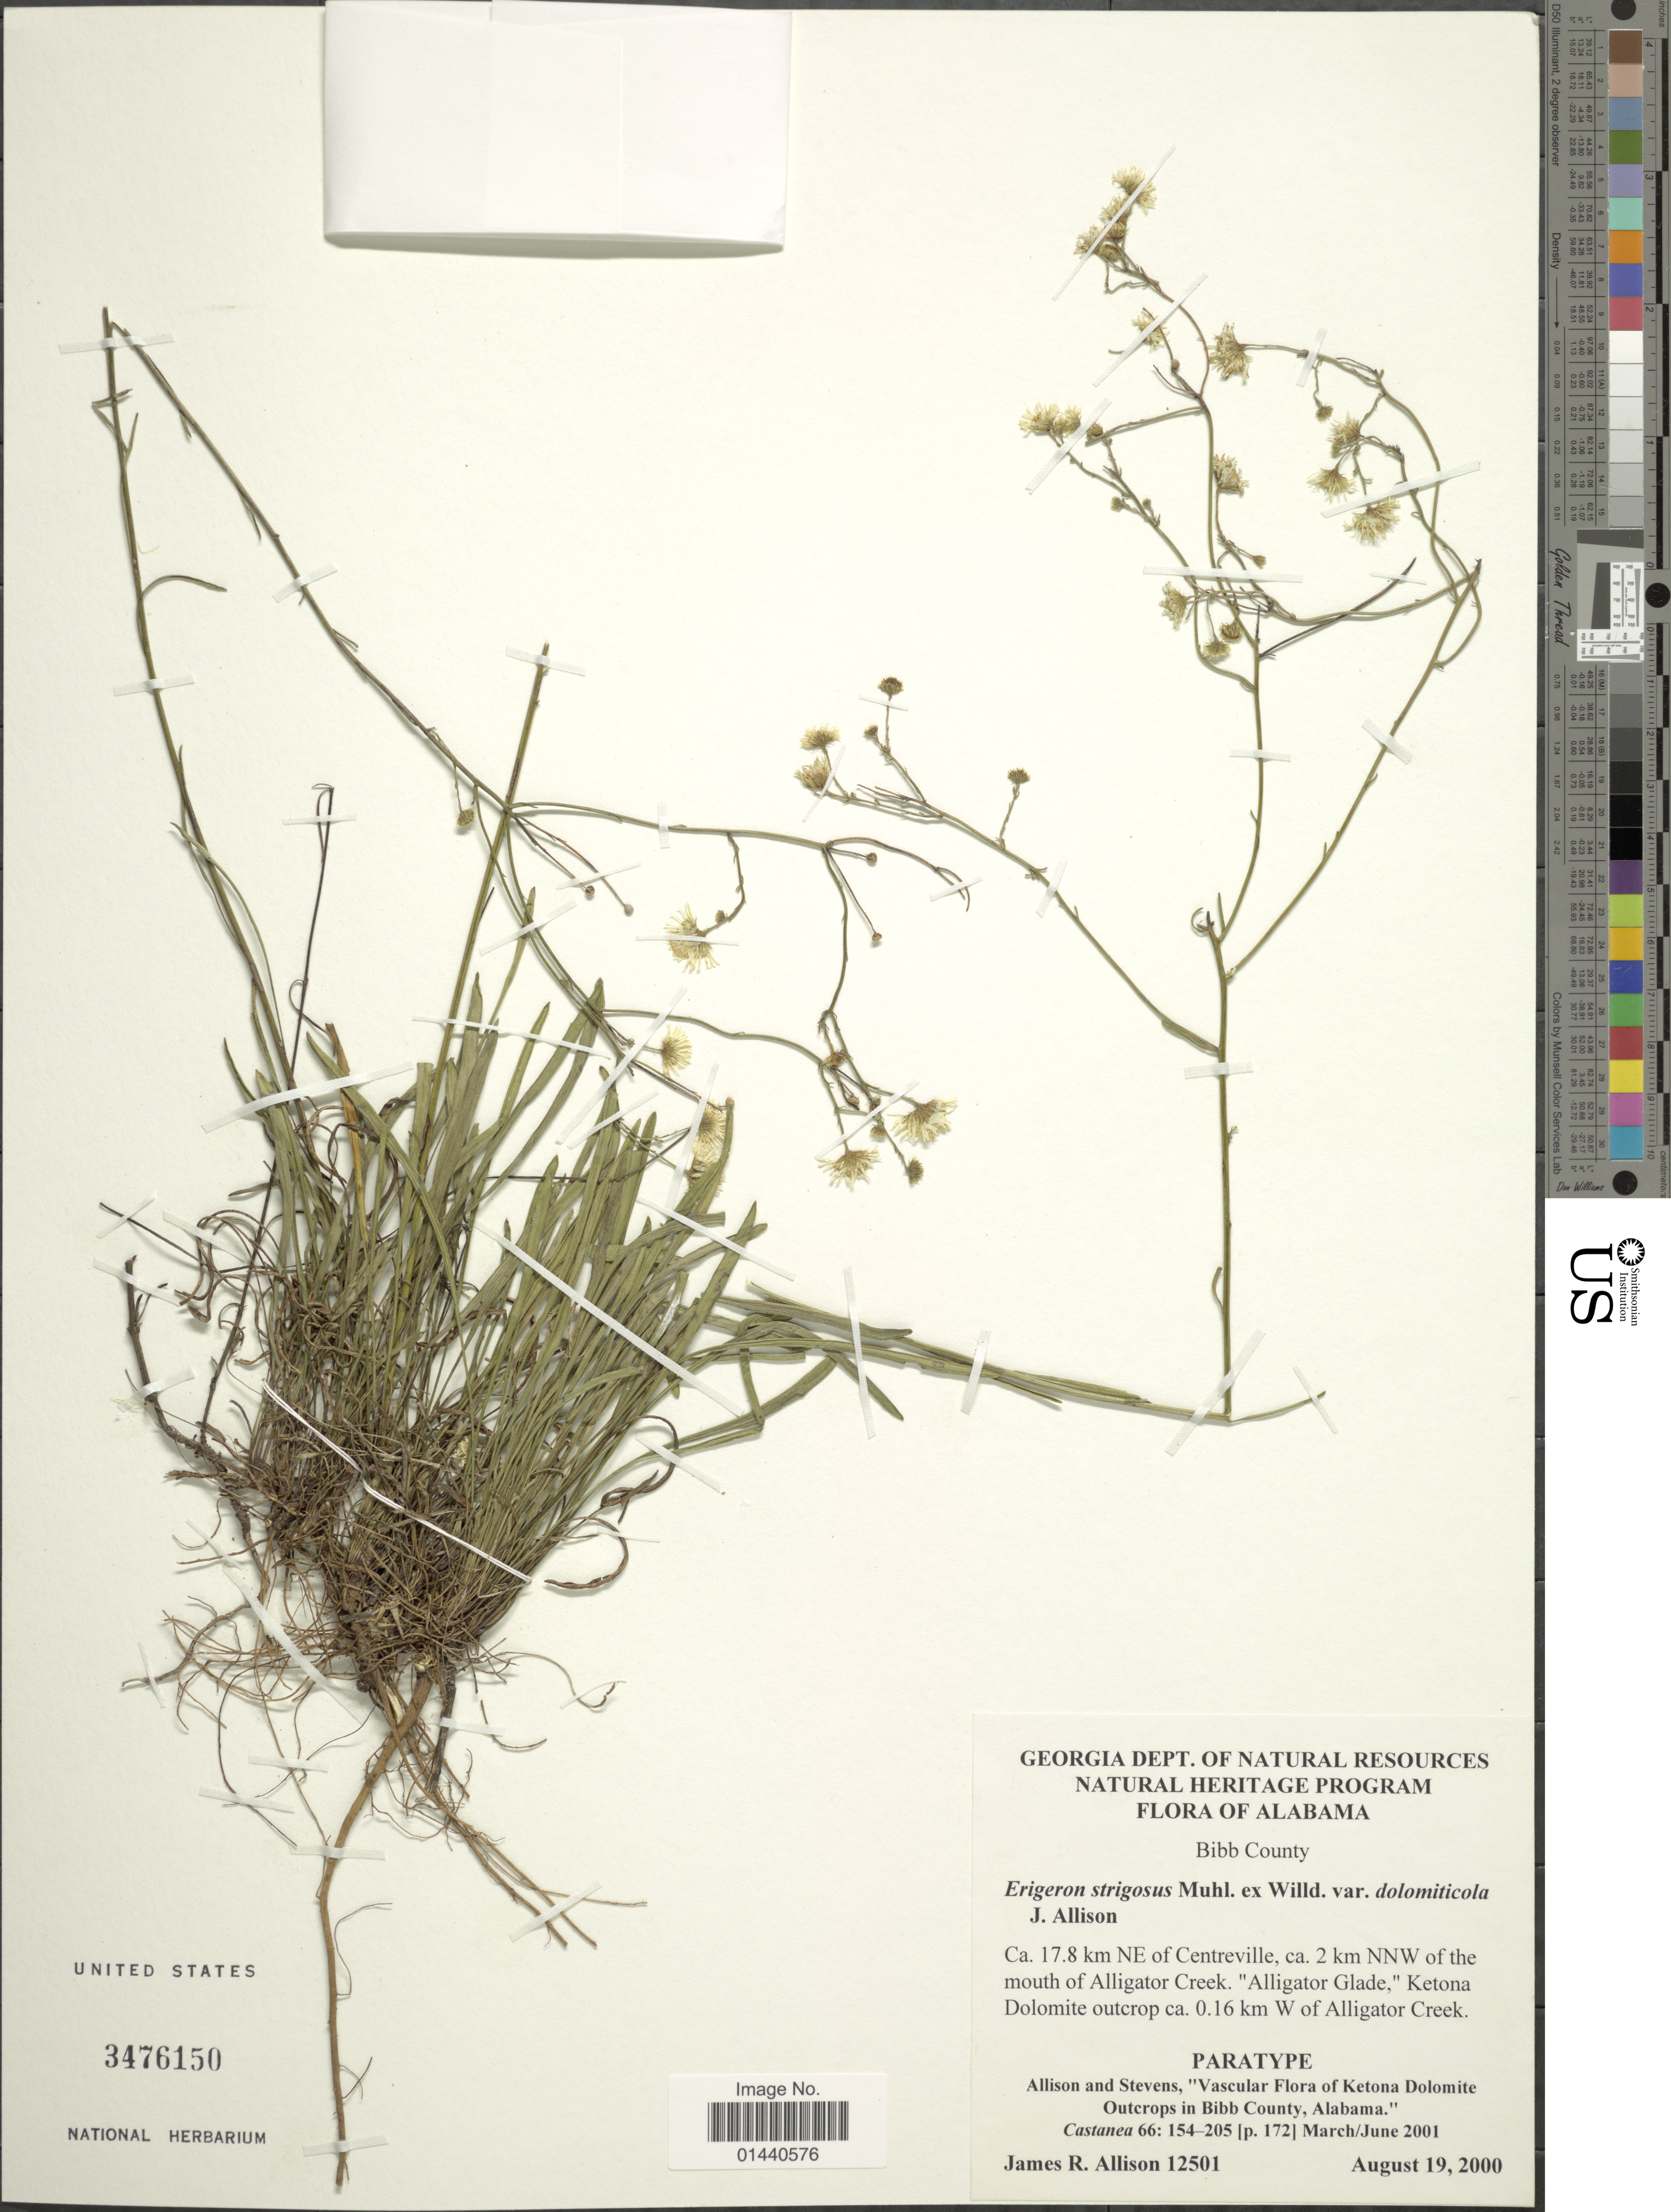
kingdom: Plantae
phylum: Tracheophyta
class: Magnoliopsida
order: Asterales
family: Asteraceae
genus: Erigeron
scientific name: Erigeron strigosus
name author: Muhl. ex Willd.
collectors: J. R. Allison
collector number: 12501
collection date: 2000-08-19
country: United States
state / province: Alabama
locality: Bibb County. Ca. 17.8 km NE of Centreville, ca. 2 km NNW of the mouth of Alligator Creek. 'Alligator Glade,' Ketona Dolomite outcrop ca. 0.16 km W of Alligator Creek.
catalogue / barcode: US 3476150